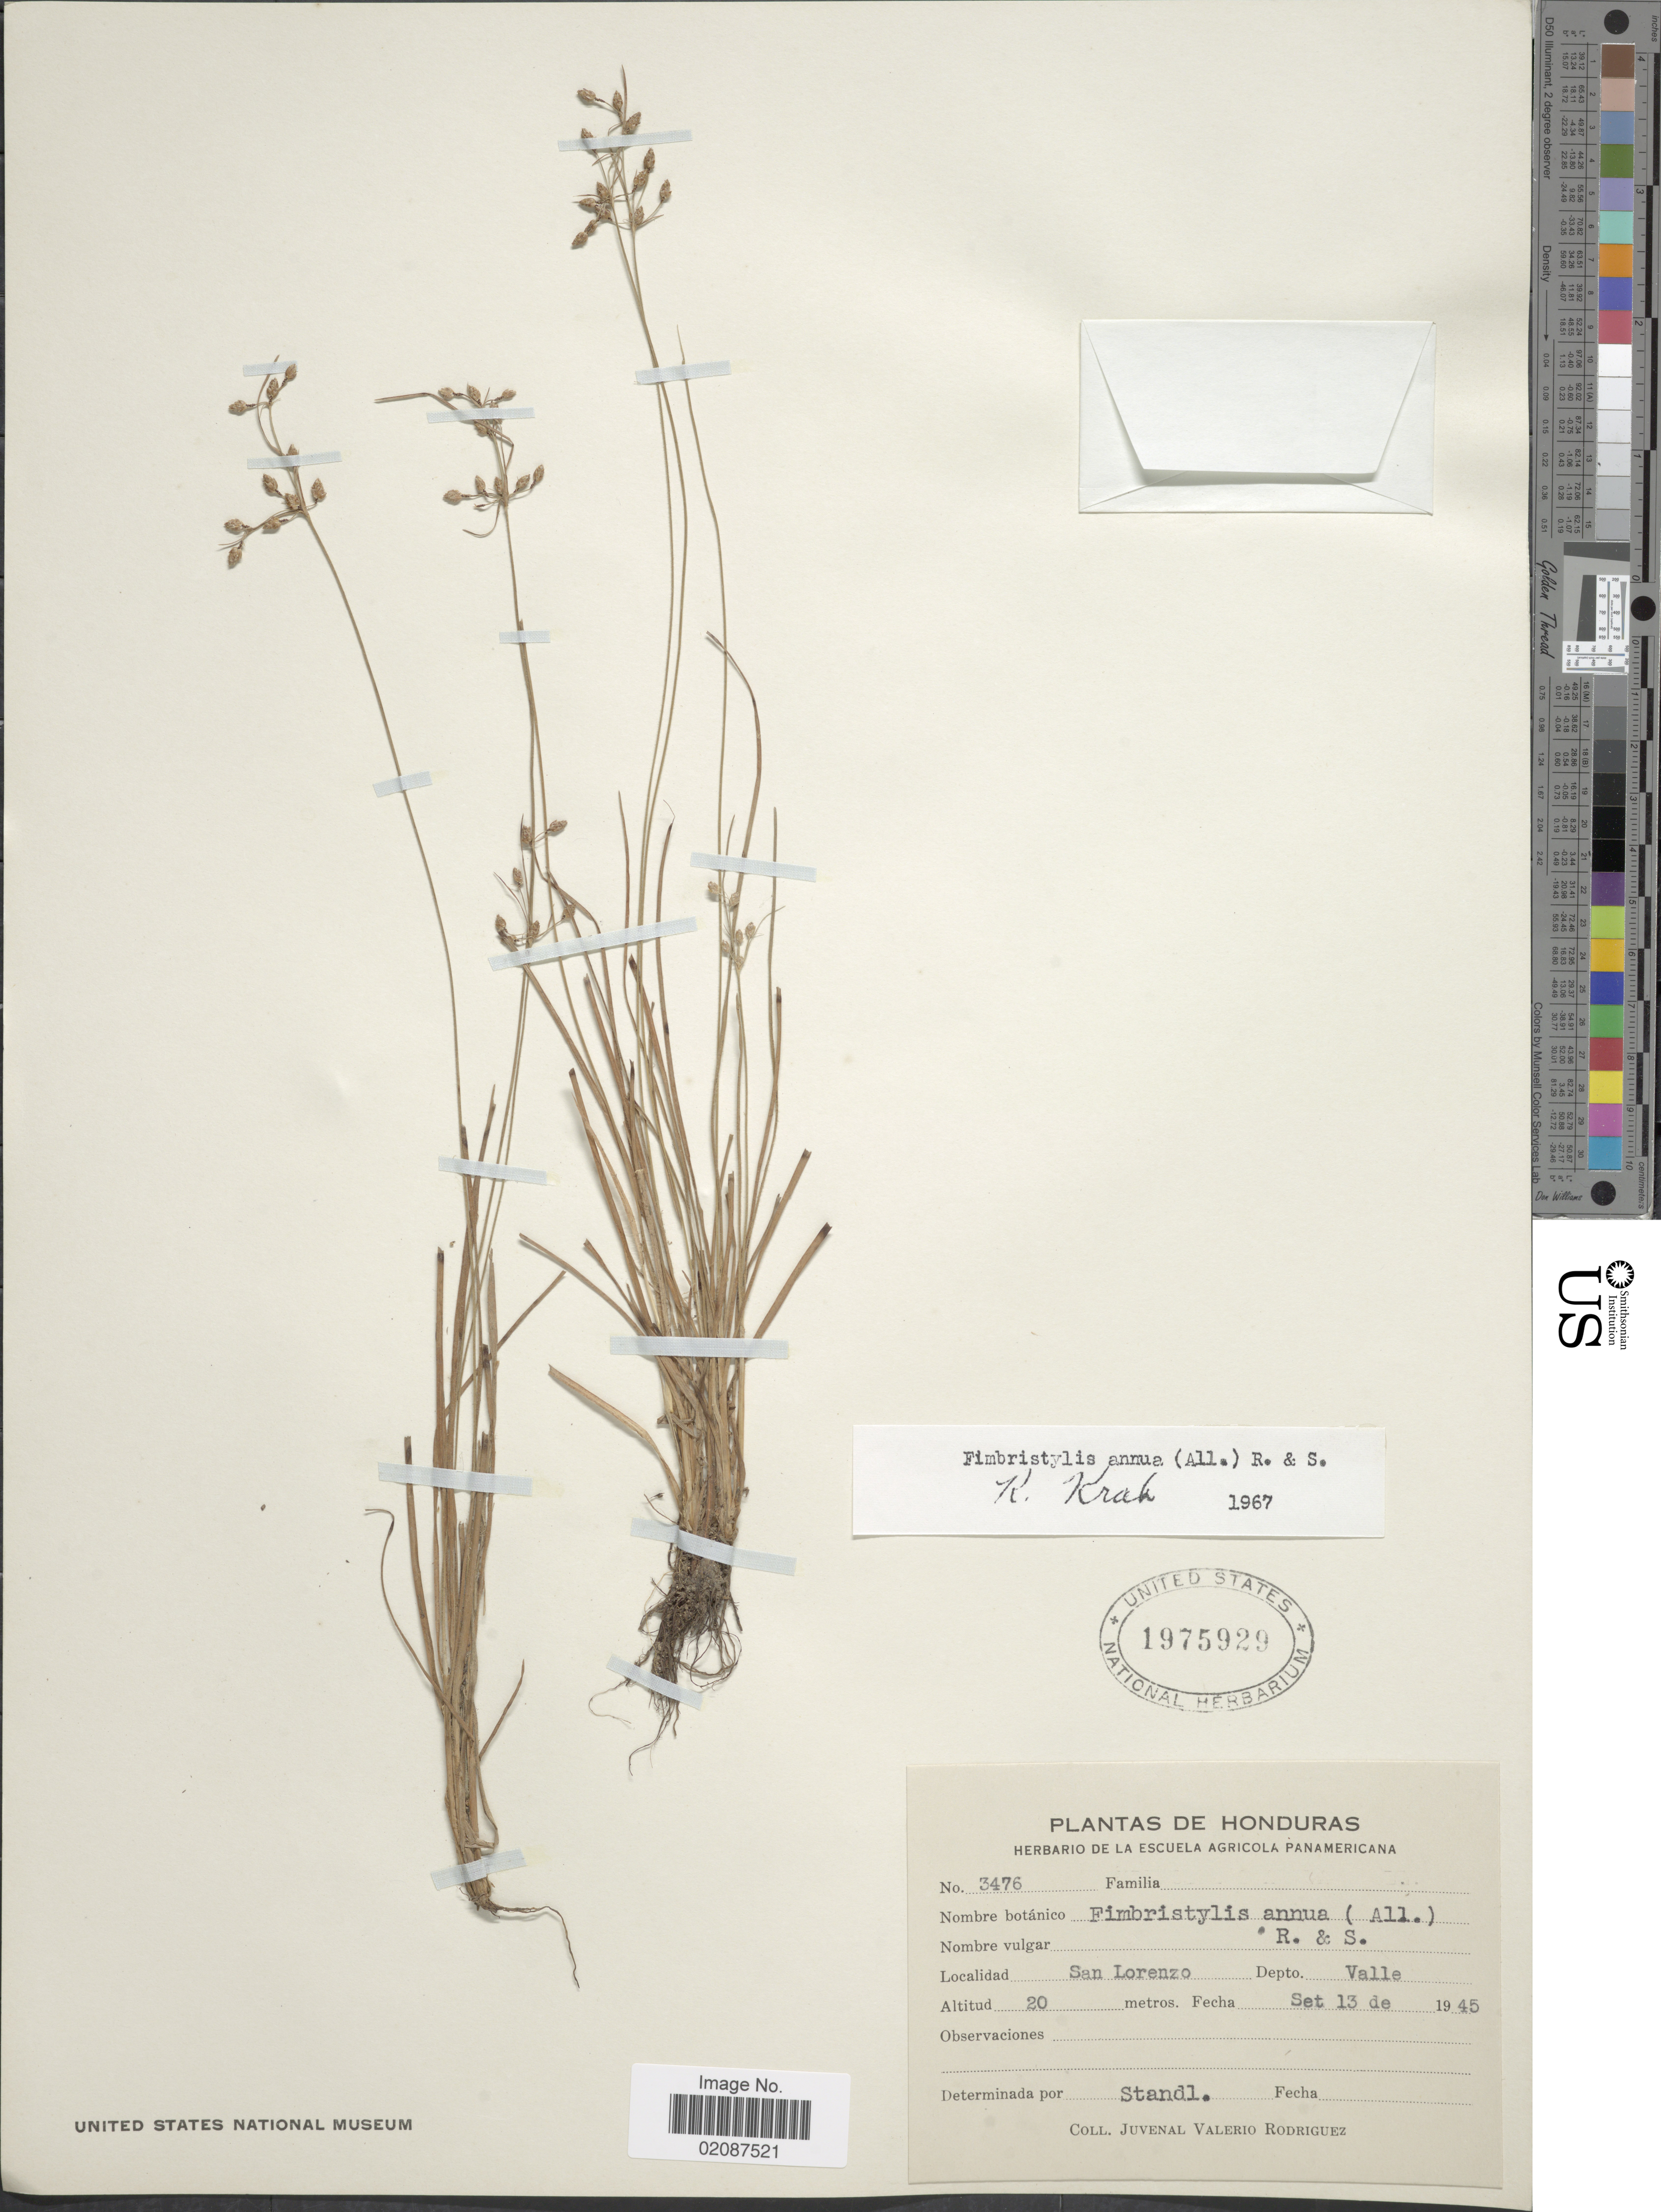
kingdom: Plantae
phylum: Tracheophyta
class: Liliopsida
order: Poales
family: Cyperaceae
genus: Fimbristylis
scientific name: Fimbristylis annua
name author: (All.) Roem. & Schult.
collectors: J. Rodriguez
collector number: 3476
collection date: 1945-09-13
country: Honduras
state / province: Valle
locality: San Lorenzo, Depto. Valle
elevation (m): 20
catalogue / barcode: US 1975929